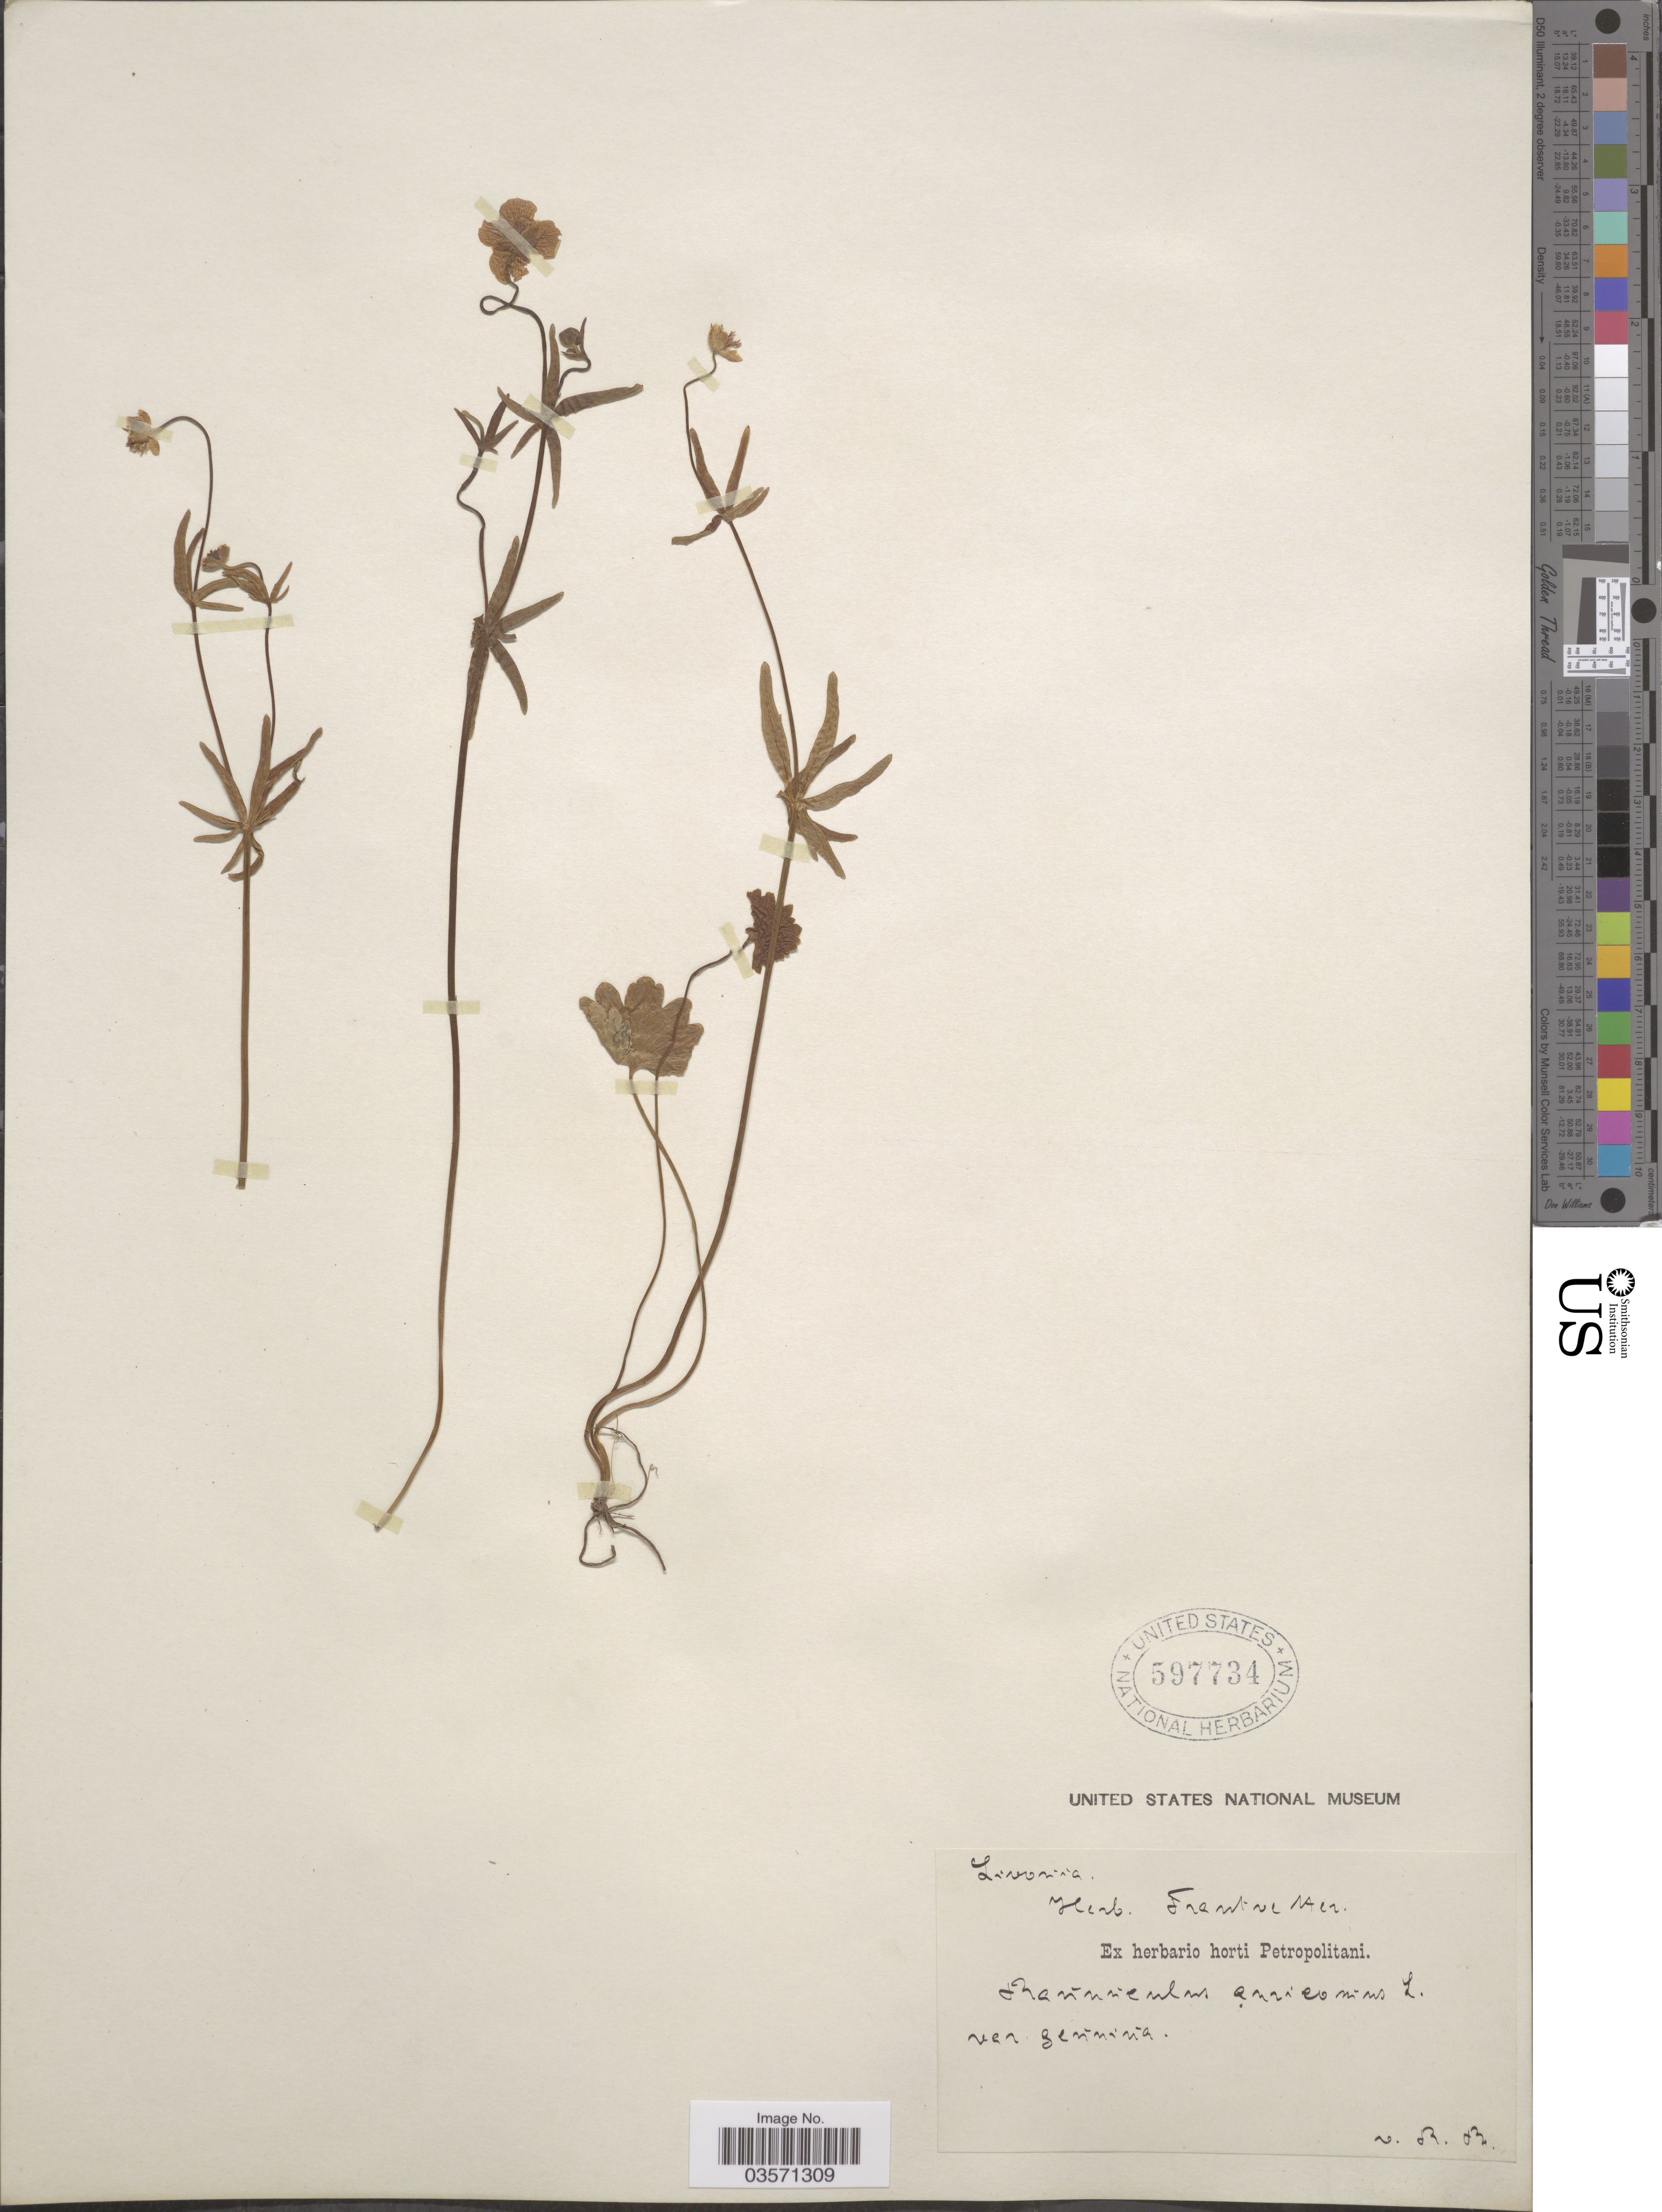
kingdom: Plantae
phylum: Tracheophyta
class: Magnoliopsida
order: Ranunculales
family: Ranunculaceae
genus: Ranunculus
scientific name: Ranunculus auricomus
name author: L.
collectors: R. R.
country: United States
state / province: Michigan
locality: Livonia.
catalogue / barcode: US 597734